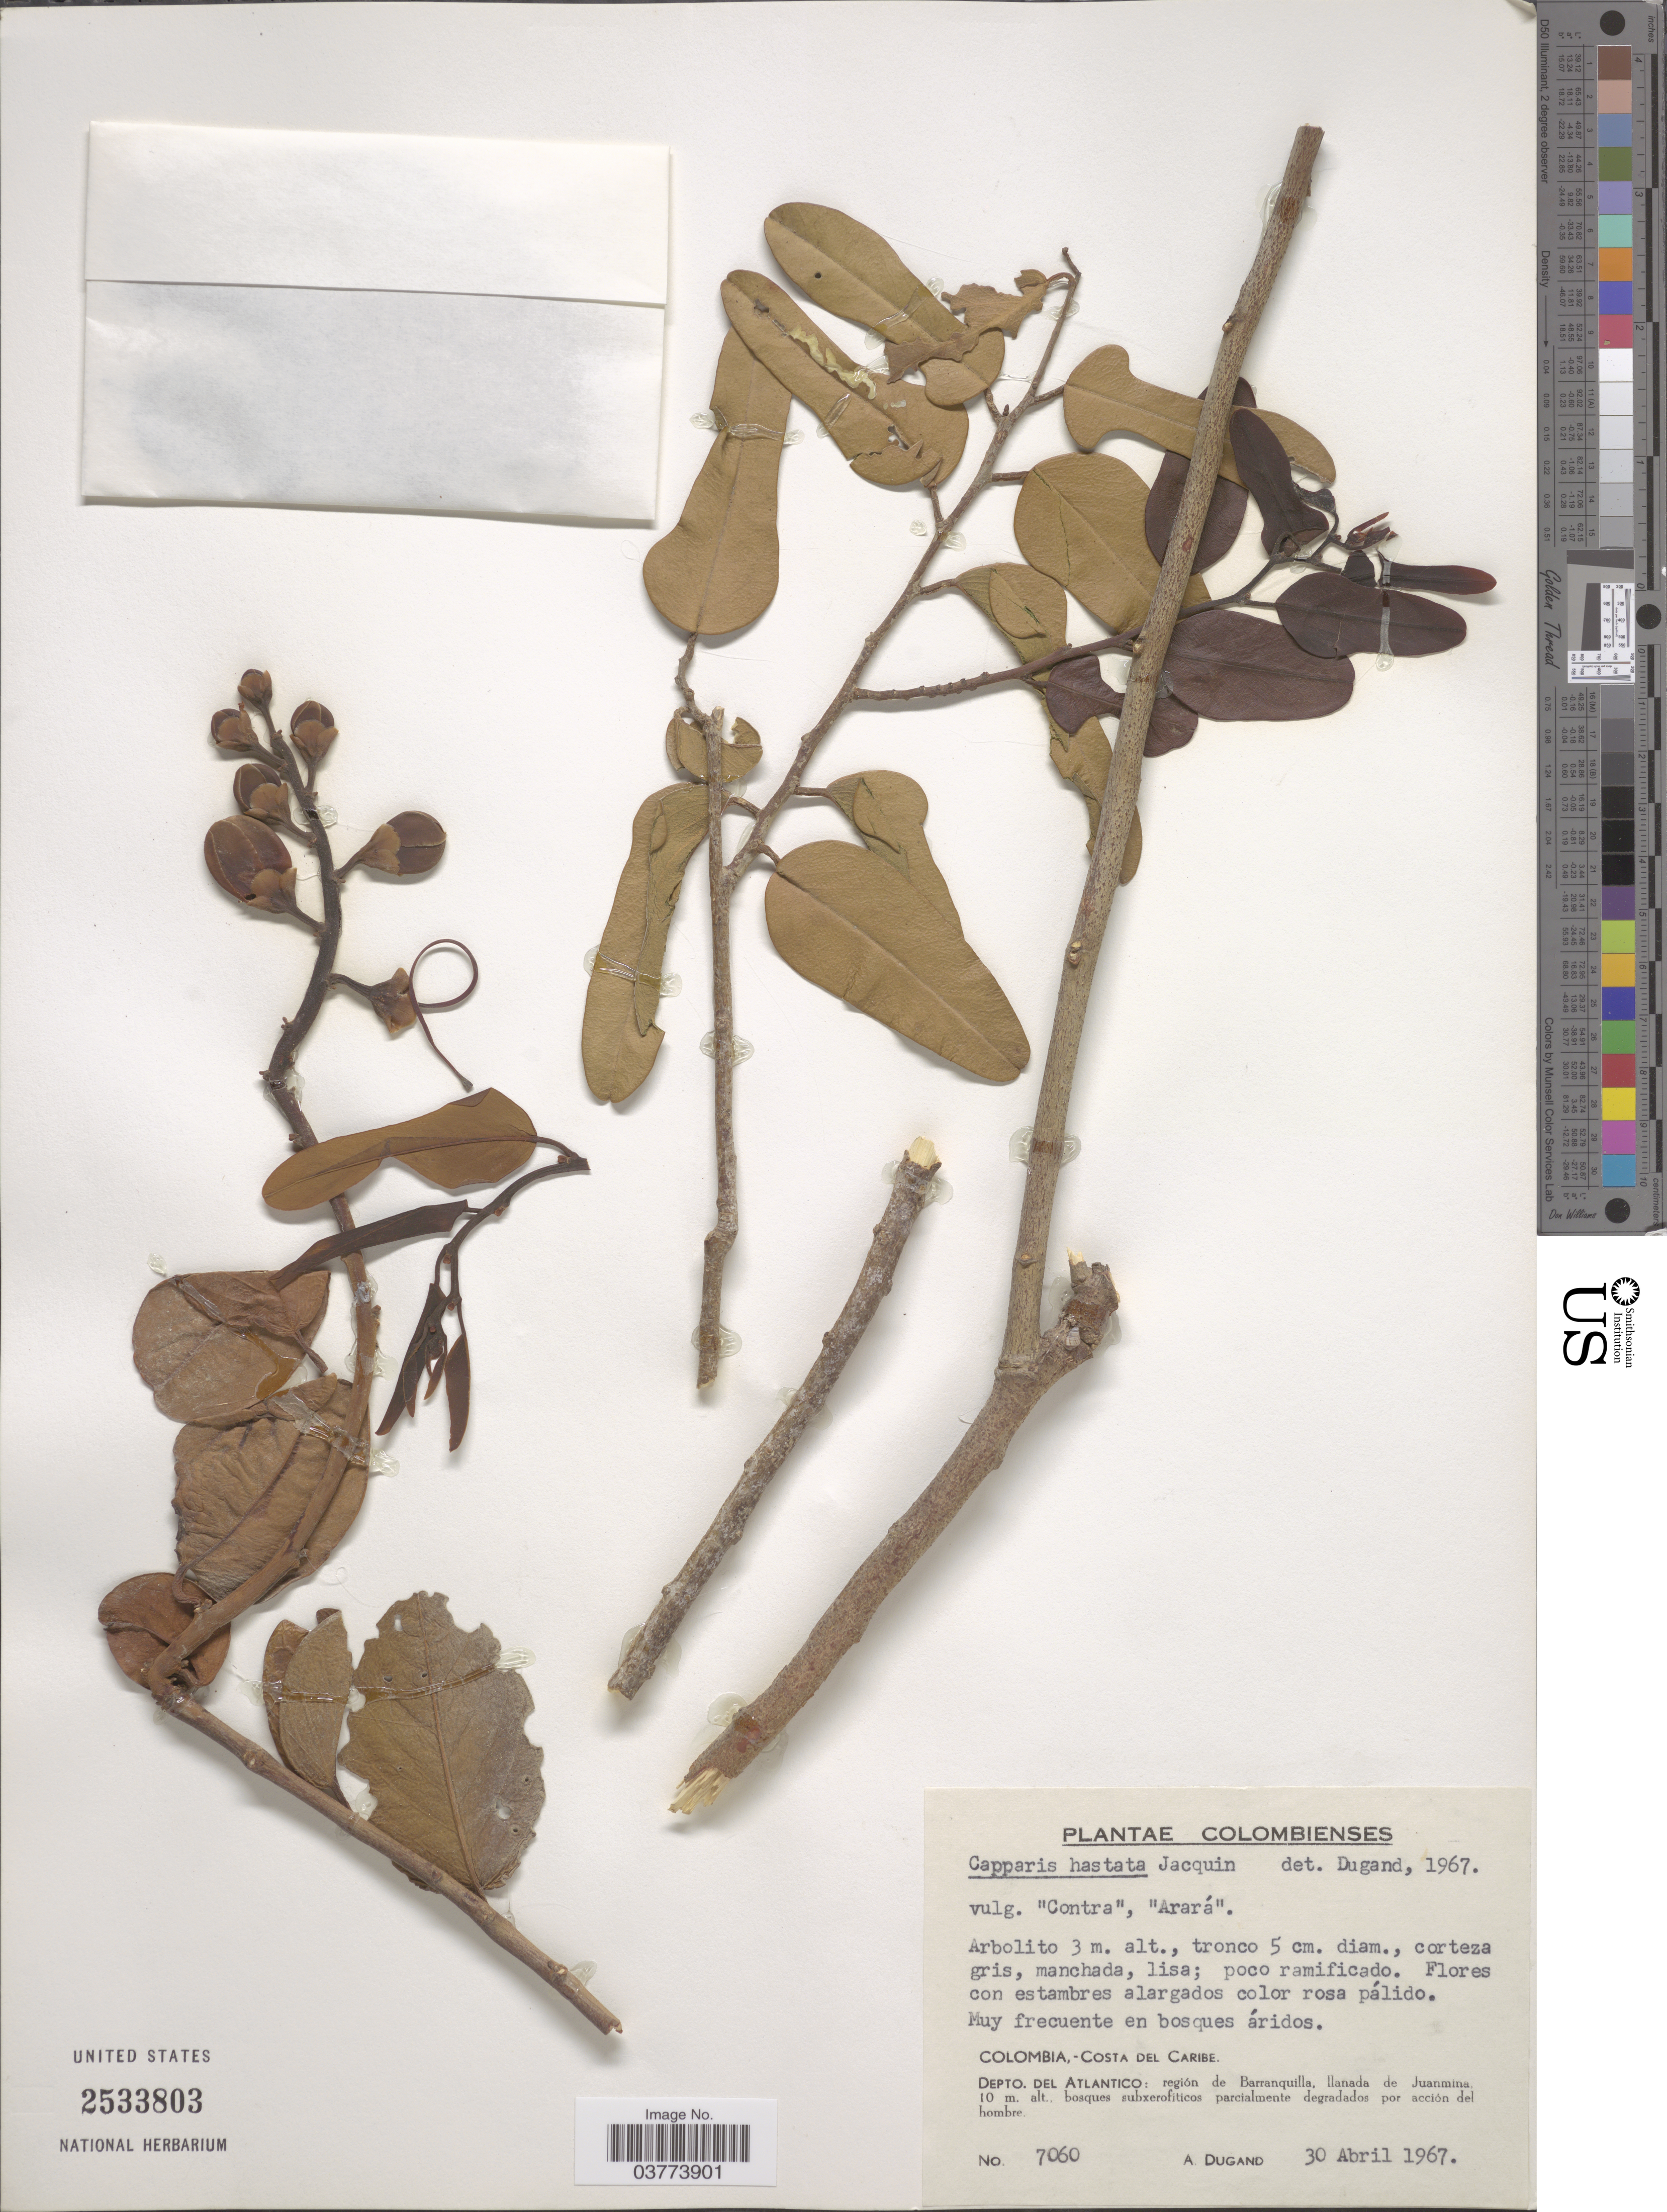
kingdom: Plantae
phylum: Tracheophyta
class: Magnoliopsida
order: Brassicales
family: Capparaceae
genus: Cynophalla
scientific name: Cynophalla hastata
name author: (Jacq.) J. Presl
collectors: A. Dugand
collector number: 7060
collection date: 1967-04-30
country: Colombia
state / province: Atlántico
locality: Costa del Caribe. Depto. del Atlantico: región de Barranquilla, llanada de Juanmina.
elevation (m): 10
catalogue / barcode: US 2533803